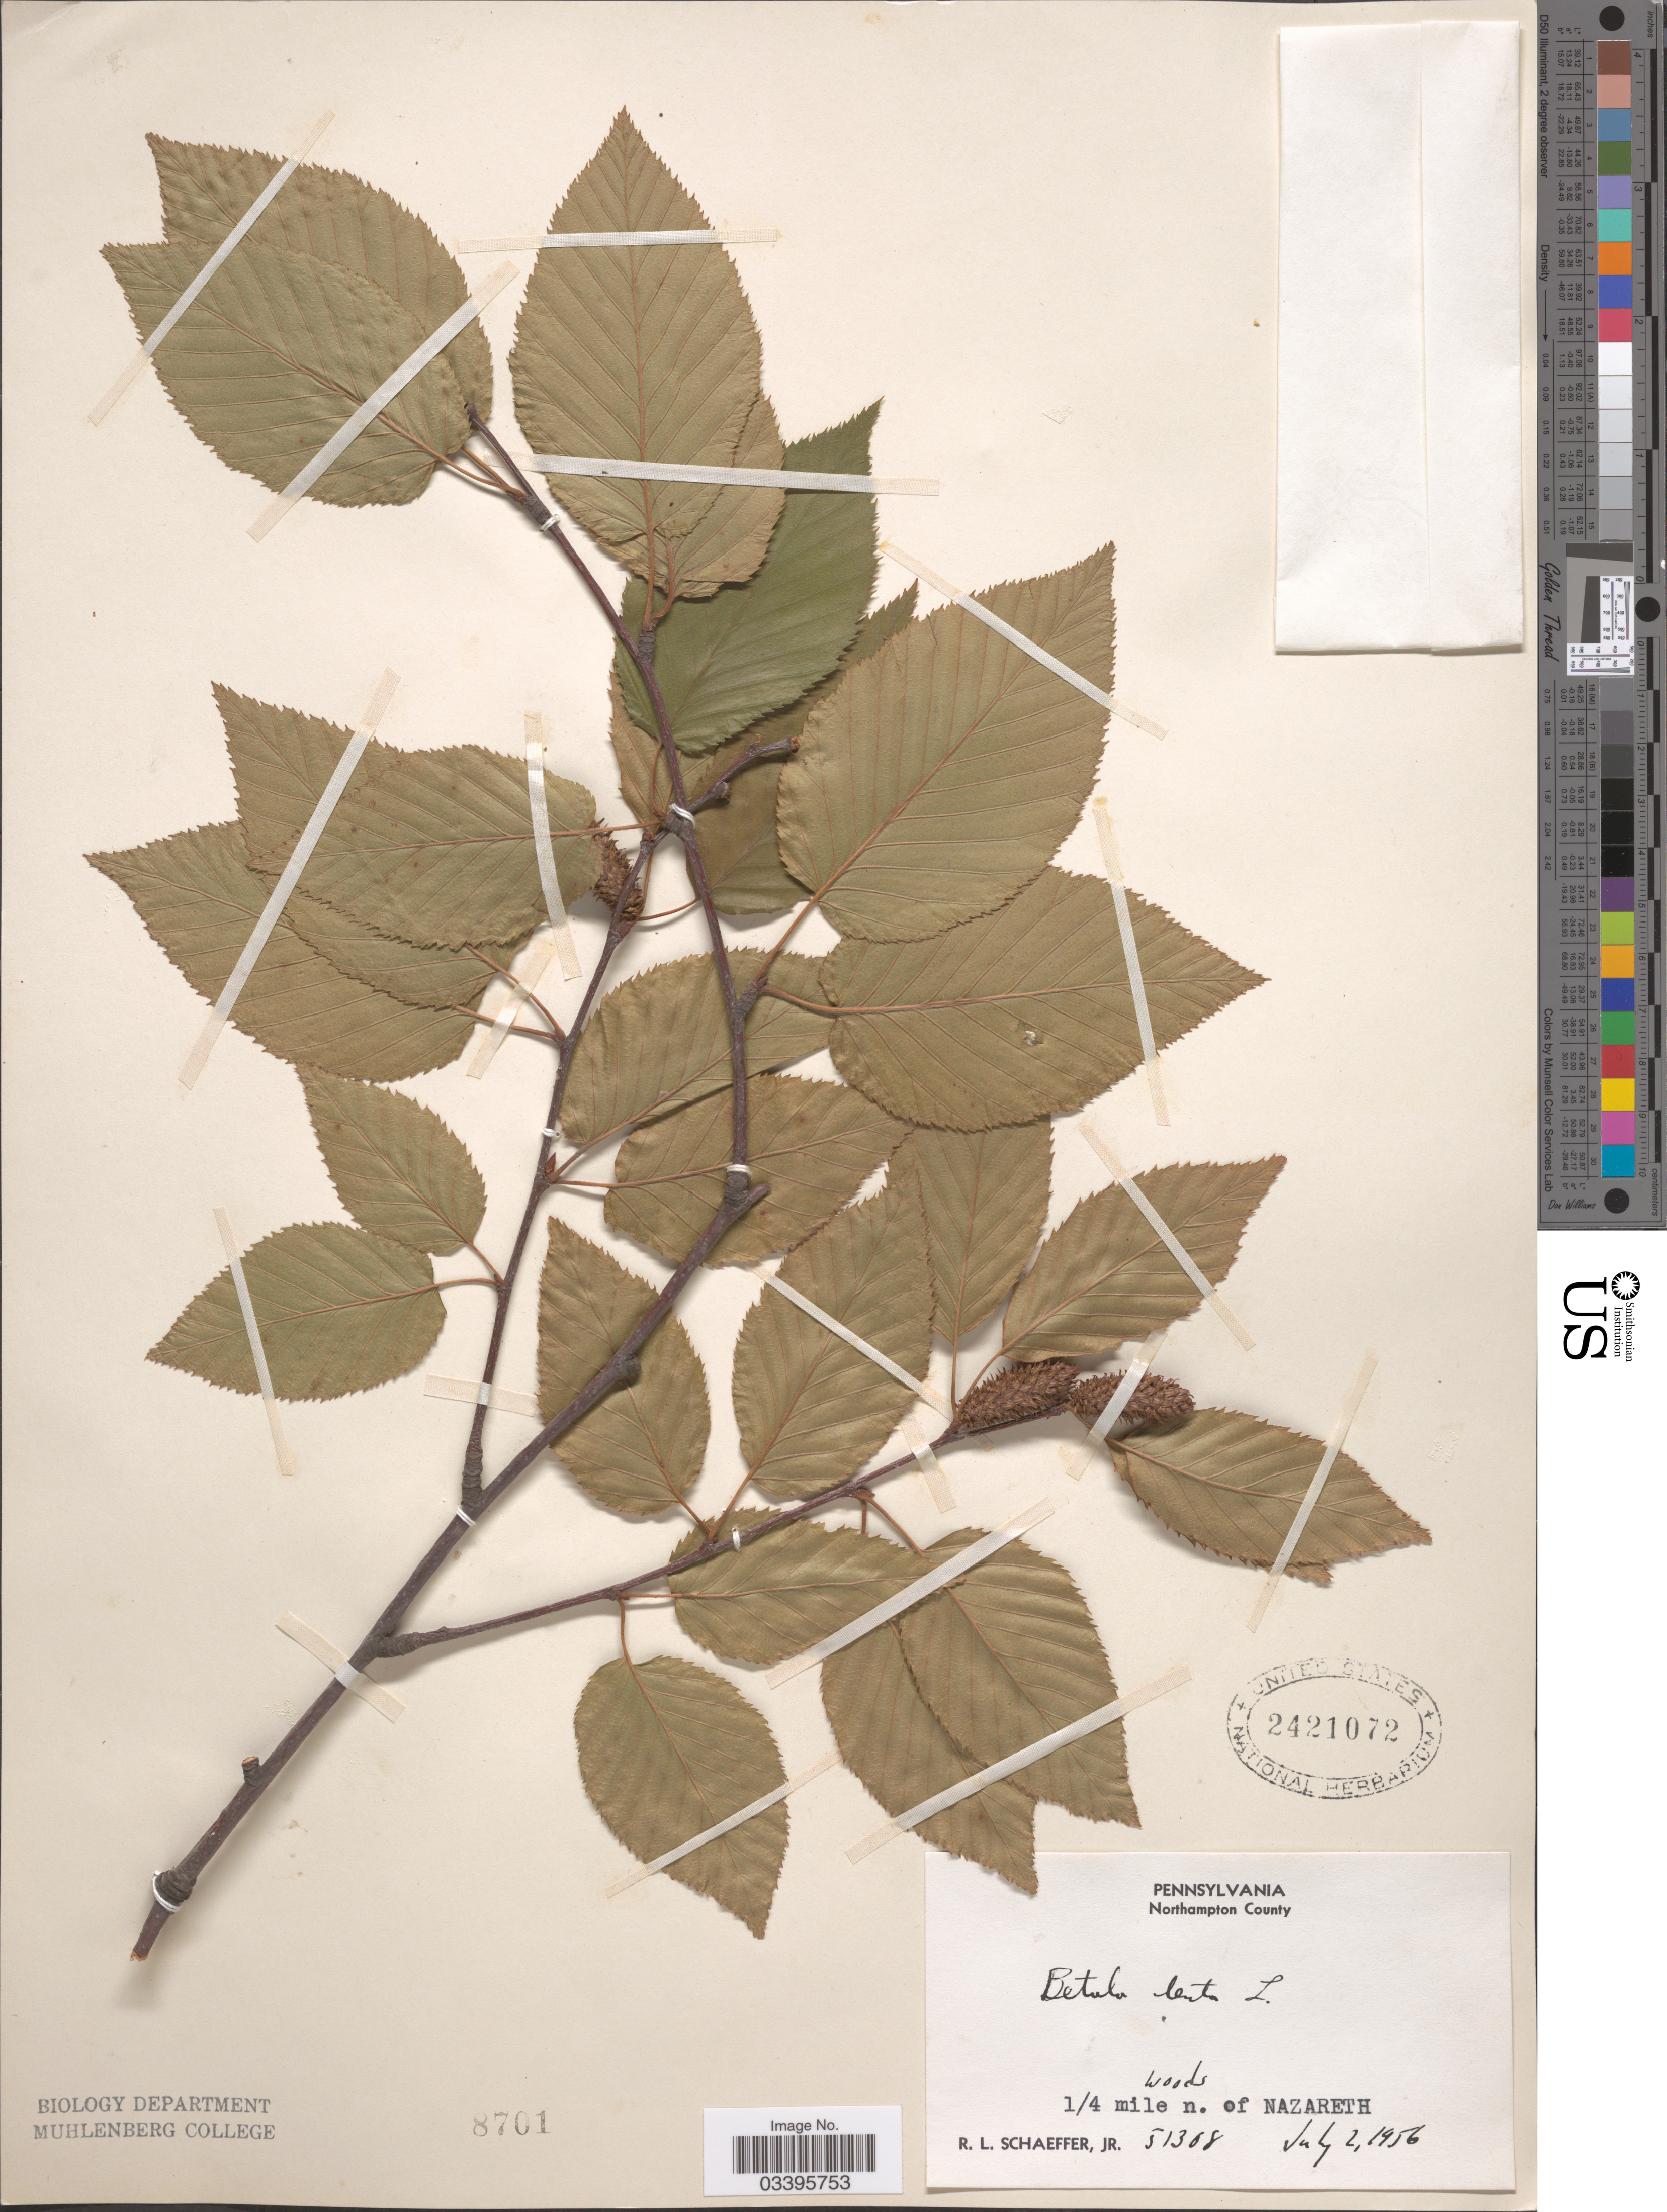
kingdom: Plantae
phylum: Tracheophyta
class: Magnoliopsida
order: Fagales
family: Betulaceae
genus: Betula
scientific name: Betula lenta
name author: L.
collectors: R. L. Schaeffer Jr.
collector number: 51308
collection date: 1956-07-02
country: United States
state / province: Pennsylvania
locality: Northampton County. ¼ mile n. of Nazareth.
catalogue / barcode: US 2421072